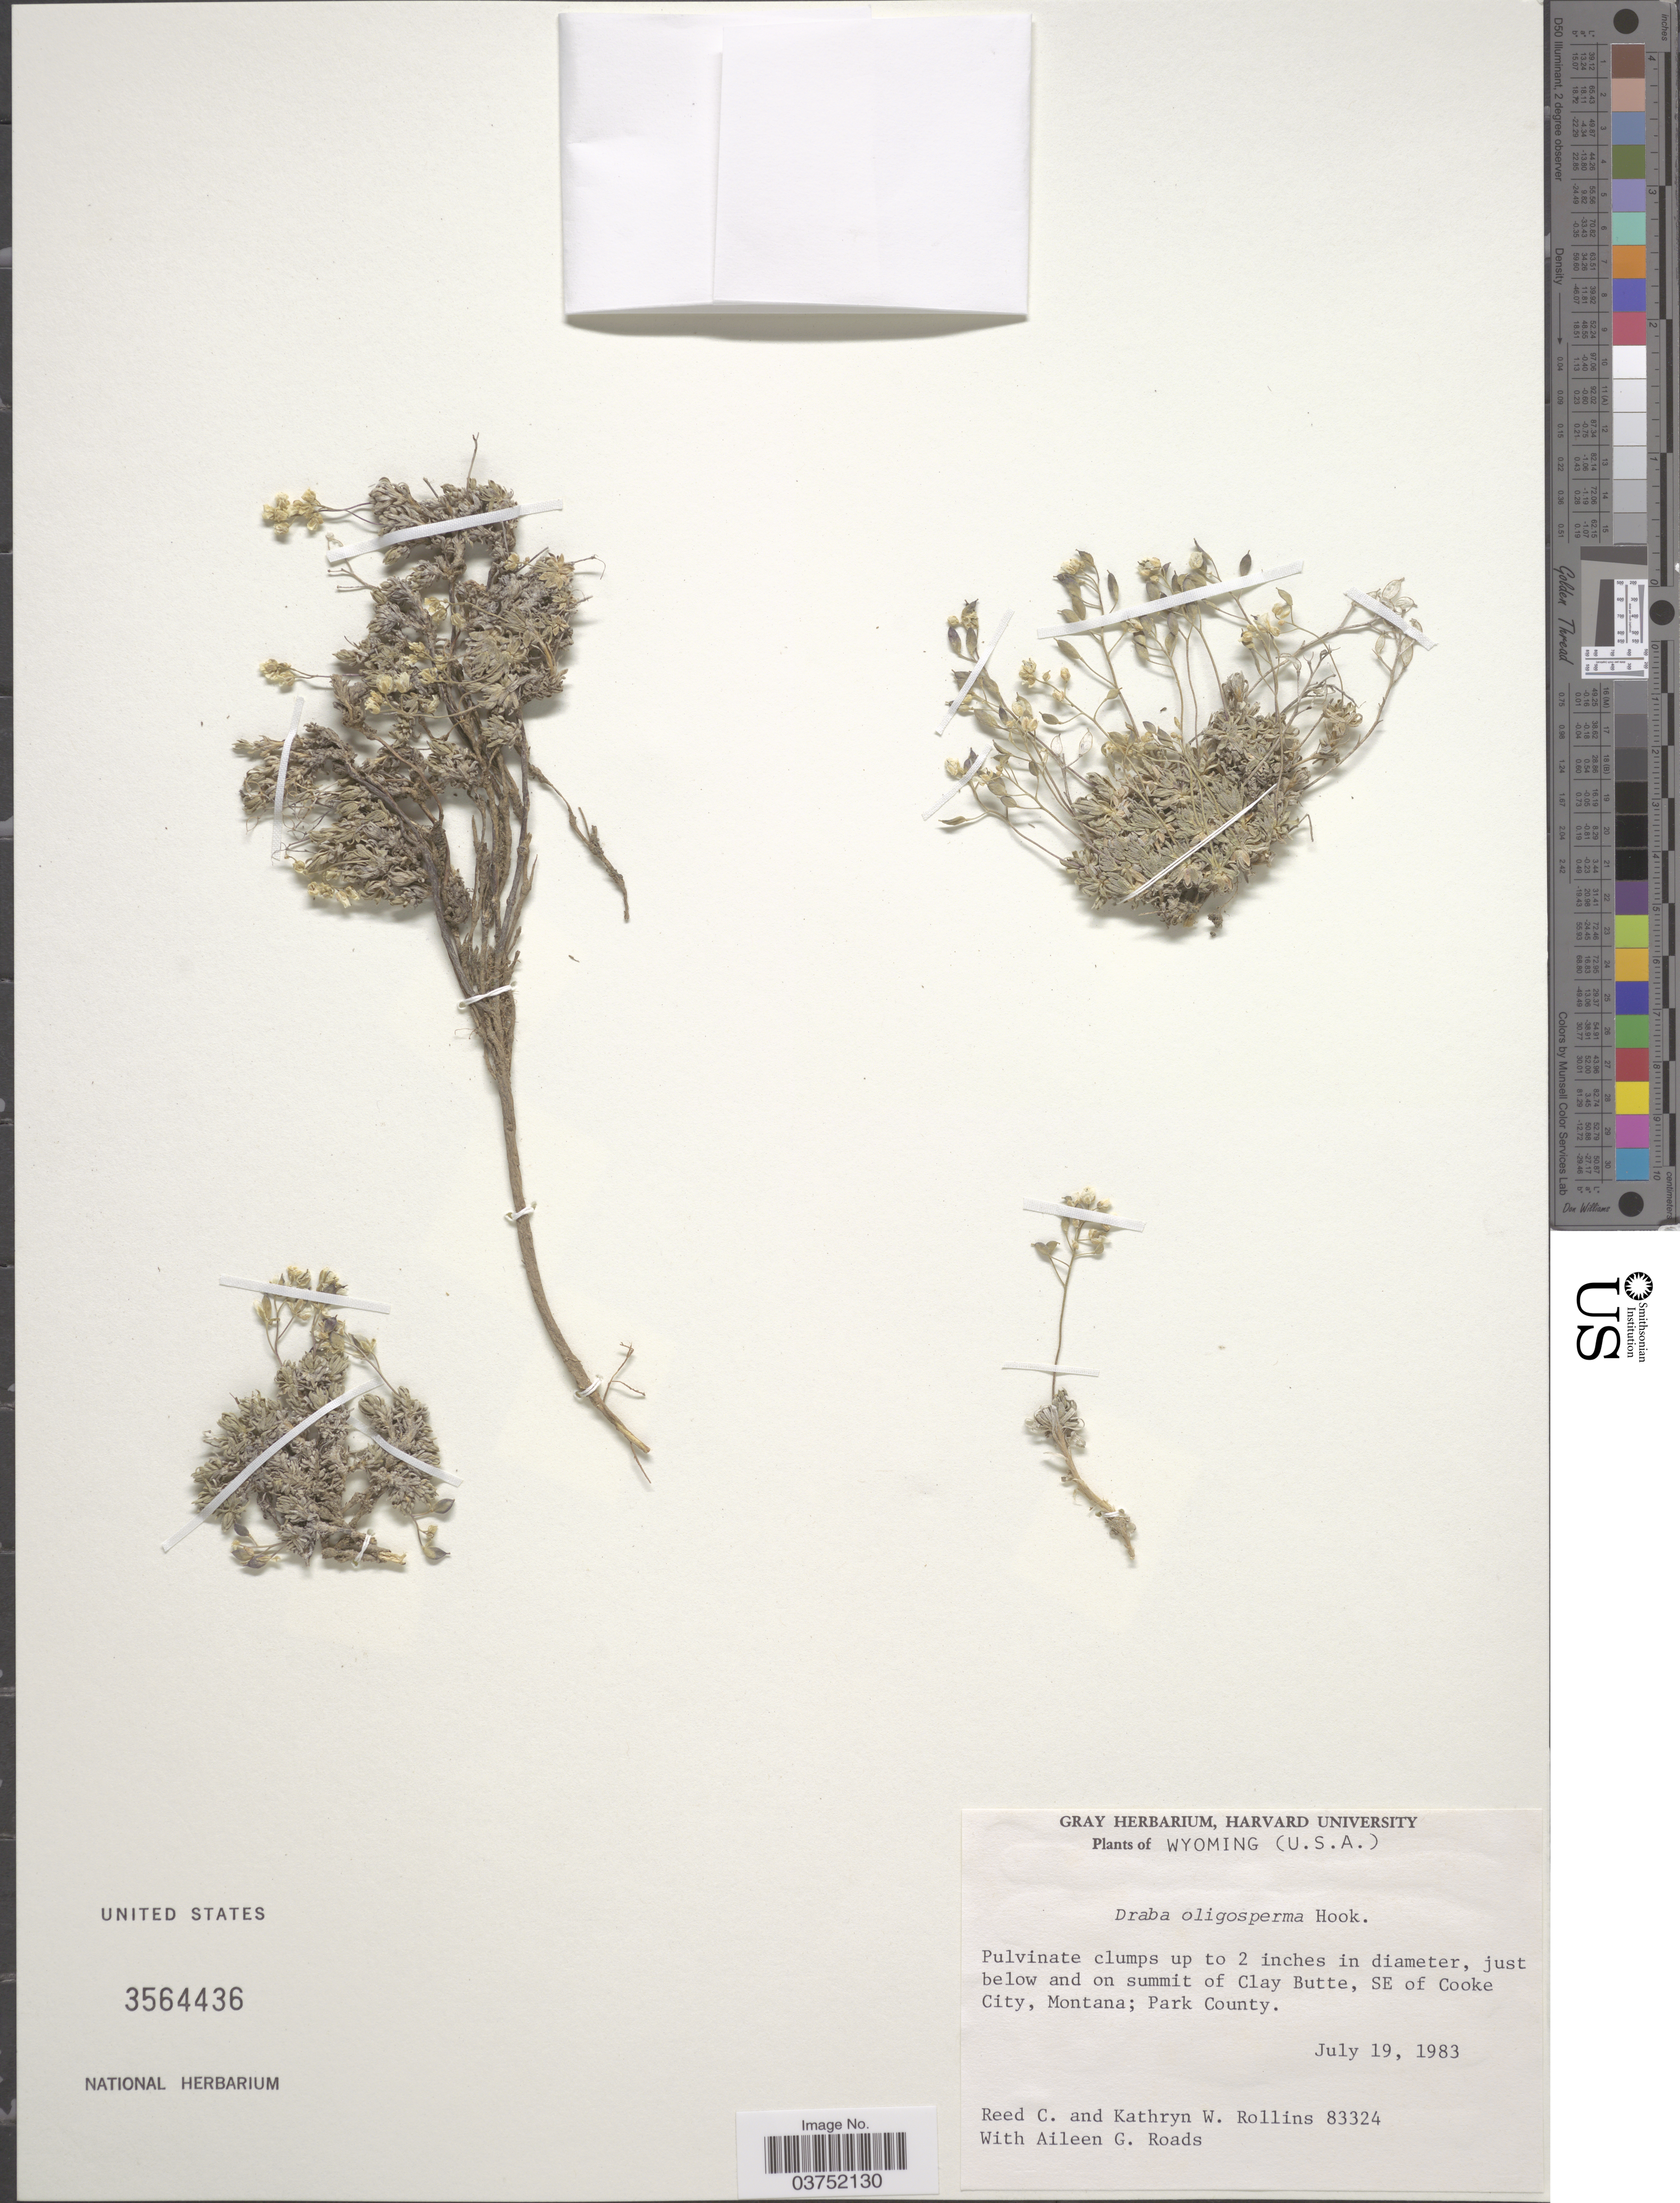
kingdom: Plantae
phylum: Tracheophyta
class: Magnoliopsida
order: Brassicales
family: Brassicaceae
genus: Draba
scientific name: Draba oligosperma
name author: Hook.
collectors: R. C. Rollins, K. W. Rollins & A. Roads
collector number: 83324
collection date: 1983-07-19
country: United States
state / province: Wyoming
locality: Just below and on summit of Clay Butte, SE of Cooke City, Montana; Park County.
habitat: just below and on summit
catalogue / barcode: US 3564436